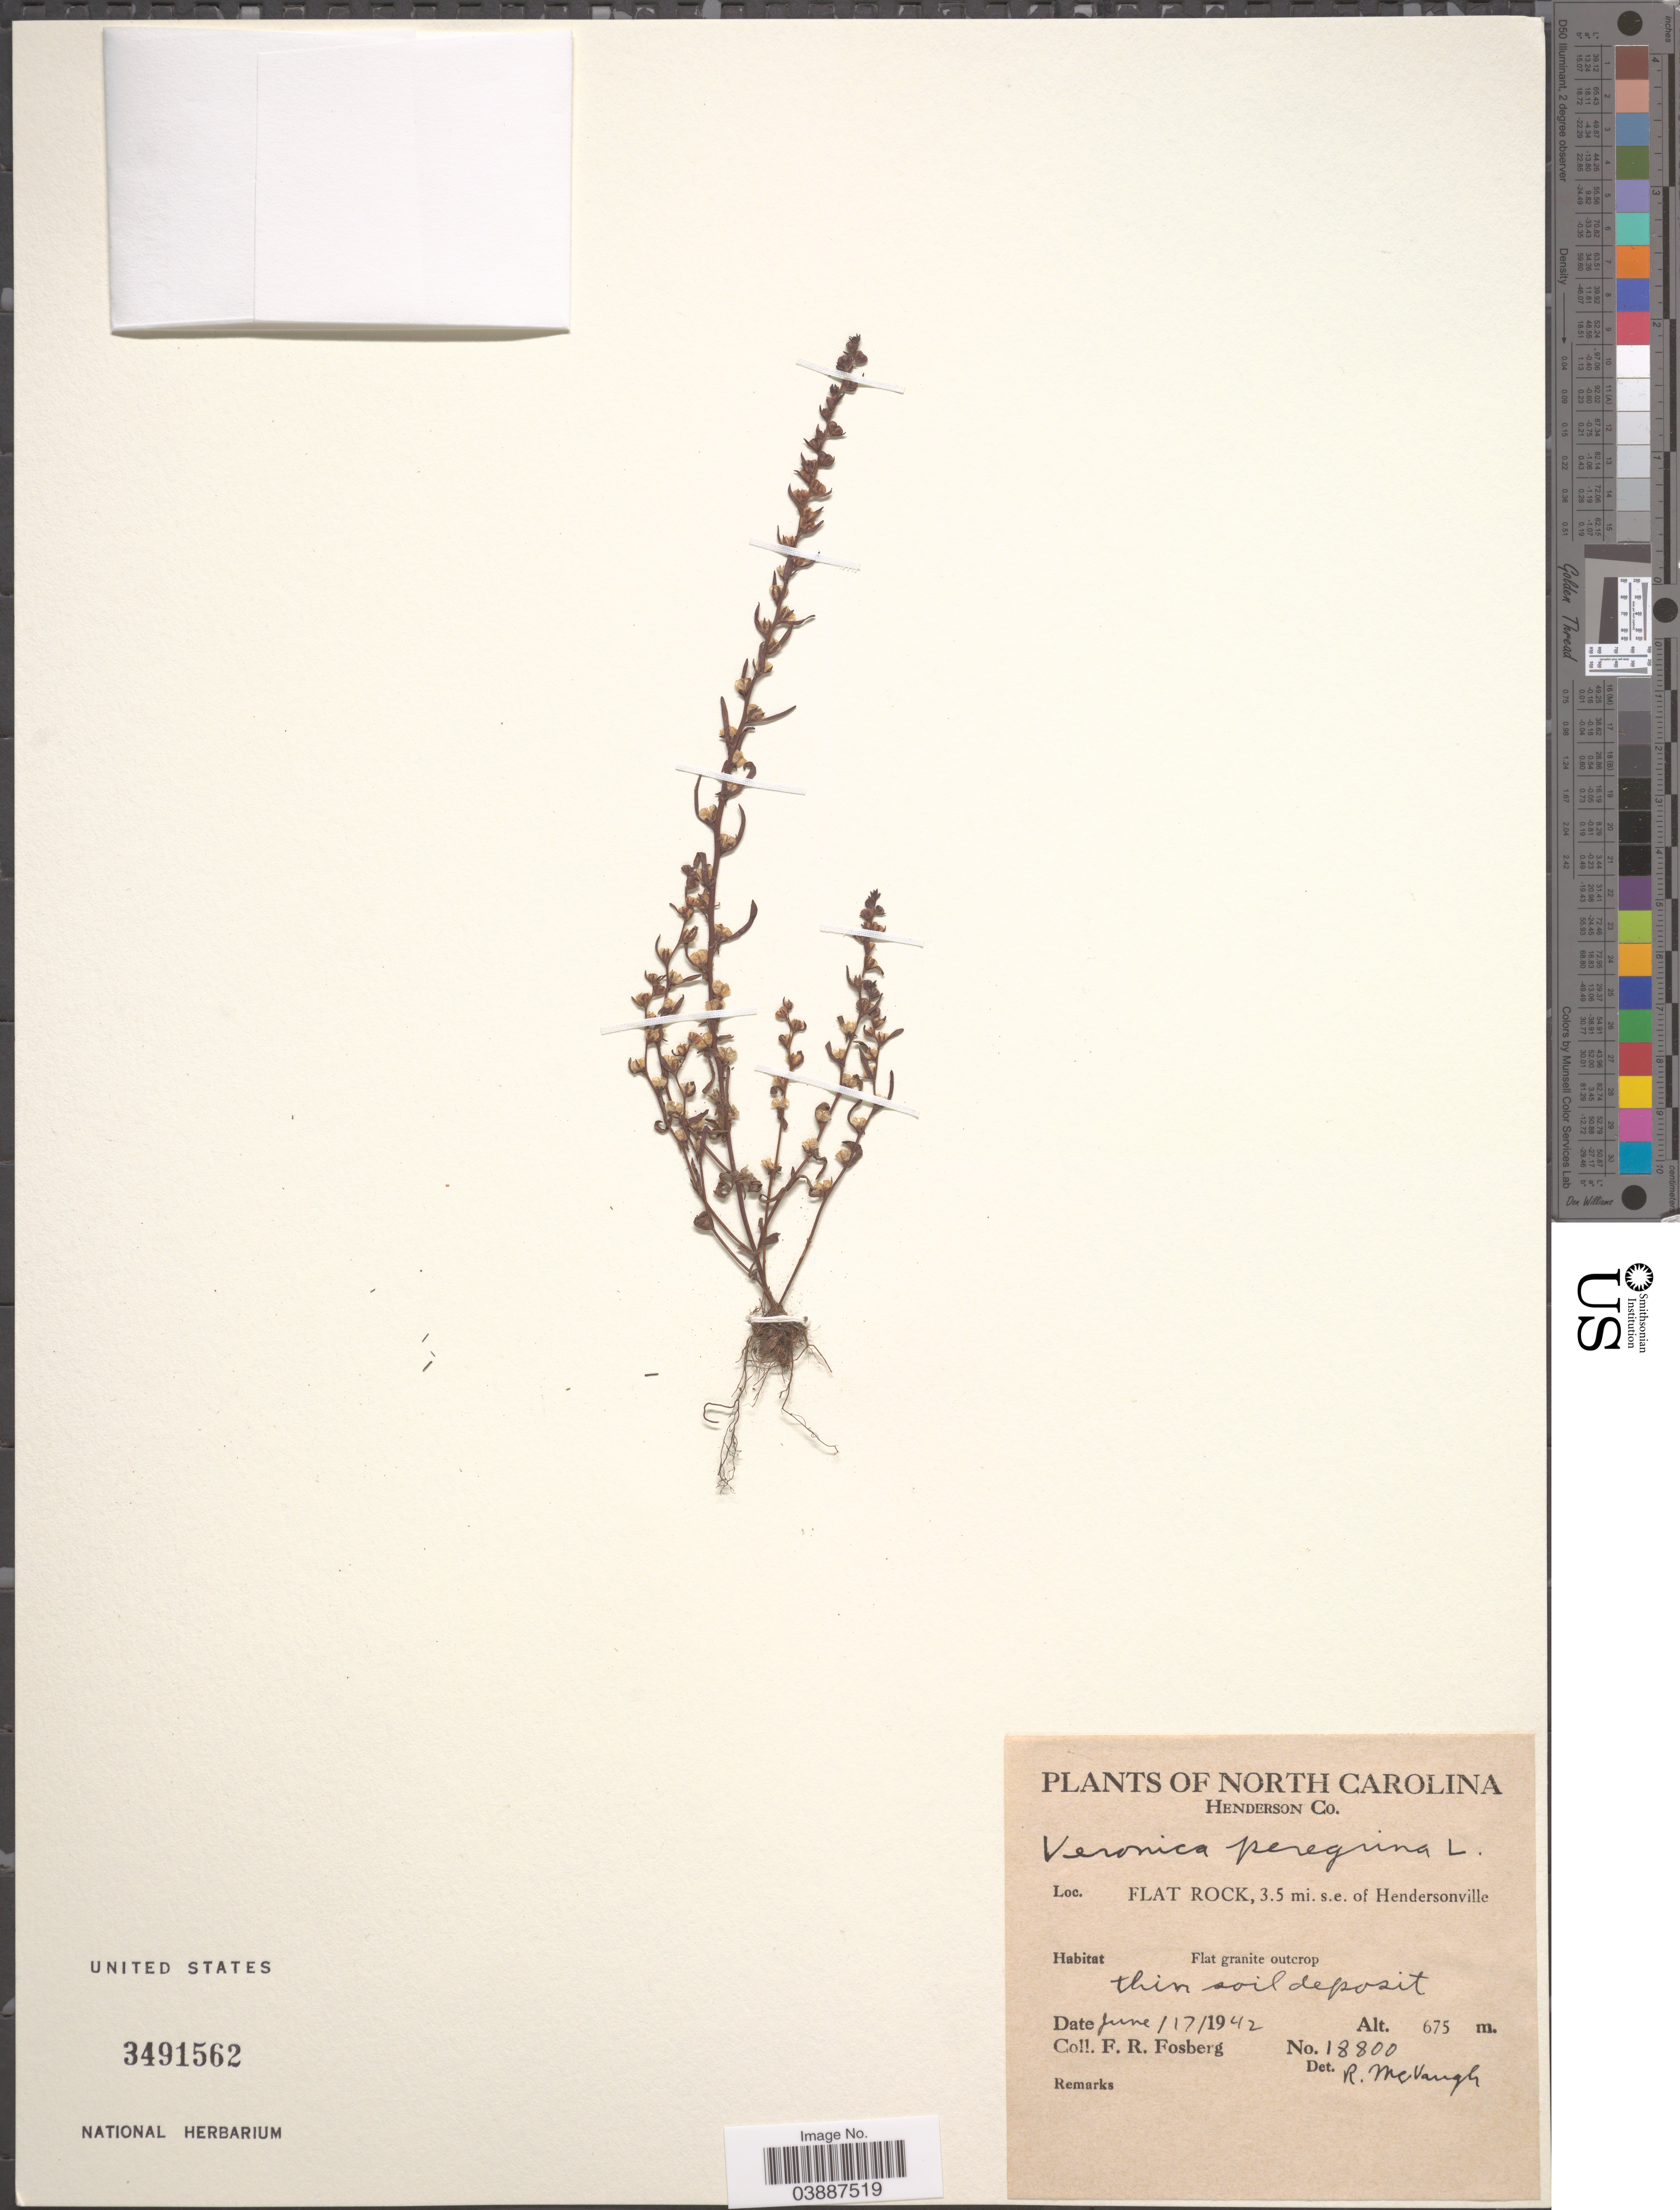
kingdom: Plantae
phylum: Tracheophyta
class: Magnoliopsida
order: Lamiales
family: Plantaginaceae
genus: Veronica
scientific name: Veronica peregrina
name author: L.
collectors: F. R. Fosberg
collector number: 18800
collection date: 1942-06-17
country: United States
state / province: North Carolina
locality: Henderson Co. Flat Rock, 3.5 mi. s.e. of Hendersonville.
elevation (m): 675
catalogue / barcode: US 3491562